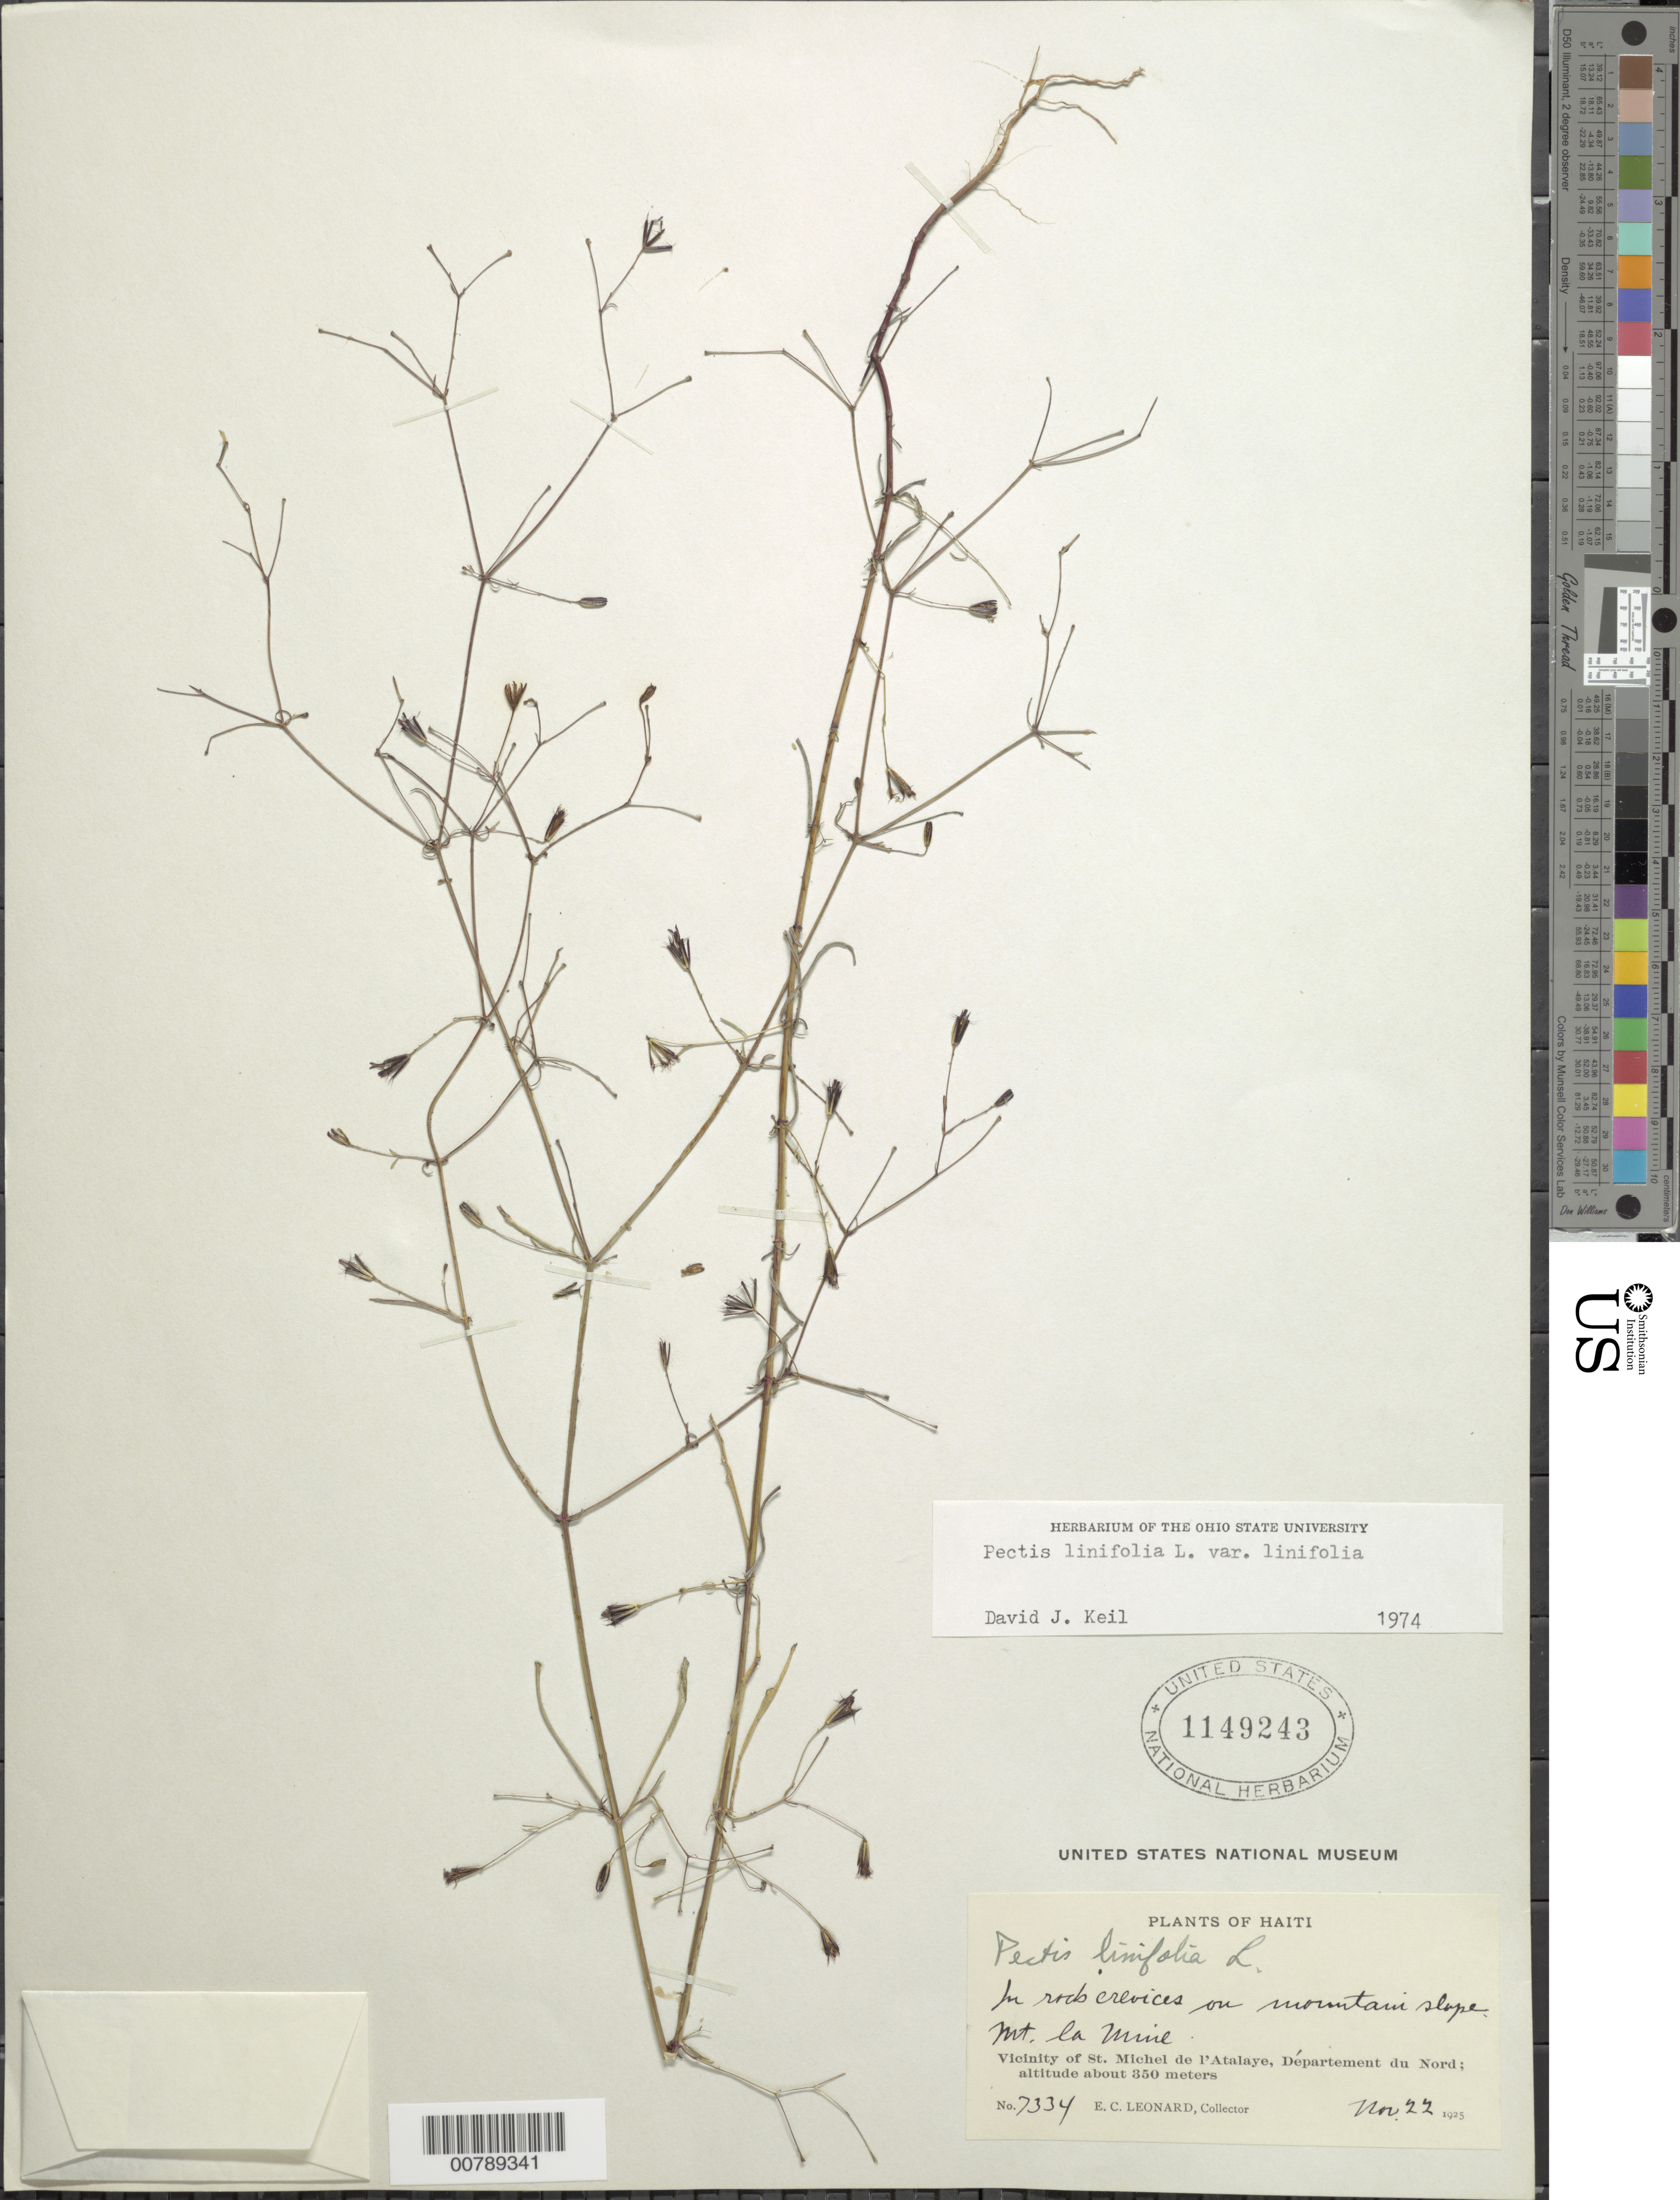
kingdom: Plantae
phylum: Tracheophyta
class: Magnoliopsida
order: Asterales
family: Asteraceae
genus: Pectis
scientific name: Pectis linifolia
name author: L.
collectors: E. C. Leonard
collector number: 7334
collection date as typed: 22 Nov 1925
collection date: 1925-11-22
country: Haiti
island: Hispaniola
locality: Vicinity of St. Michel de l'Atalaye, Département du Nord. In rock crevices on mountain slope; Mt. La Mine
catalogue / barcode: US 1149243